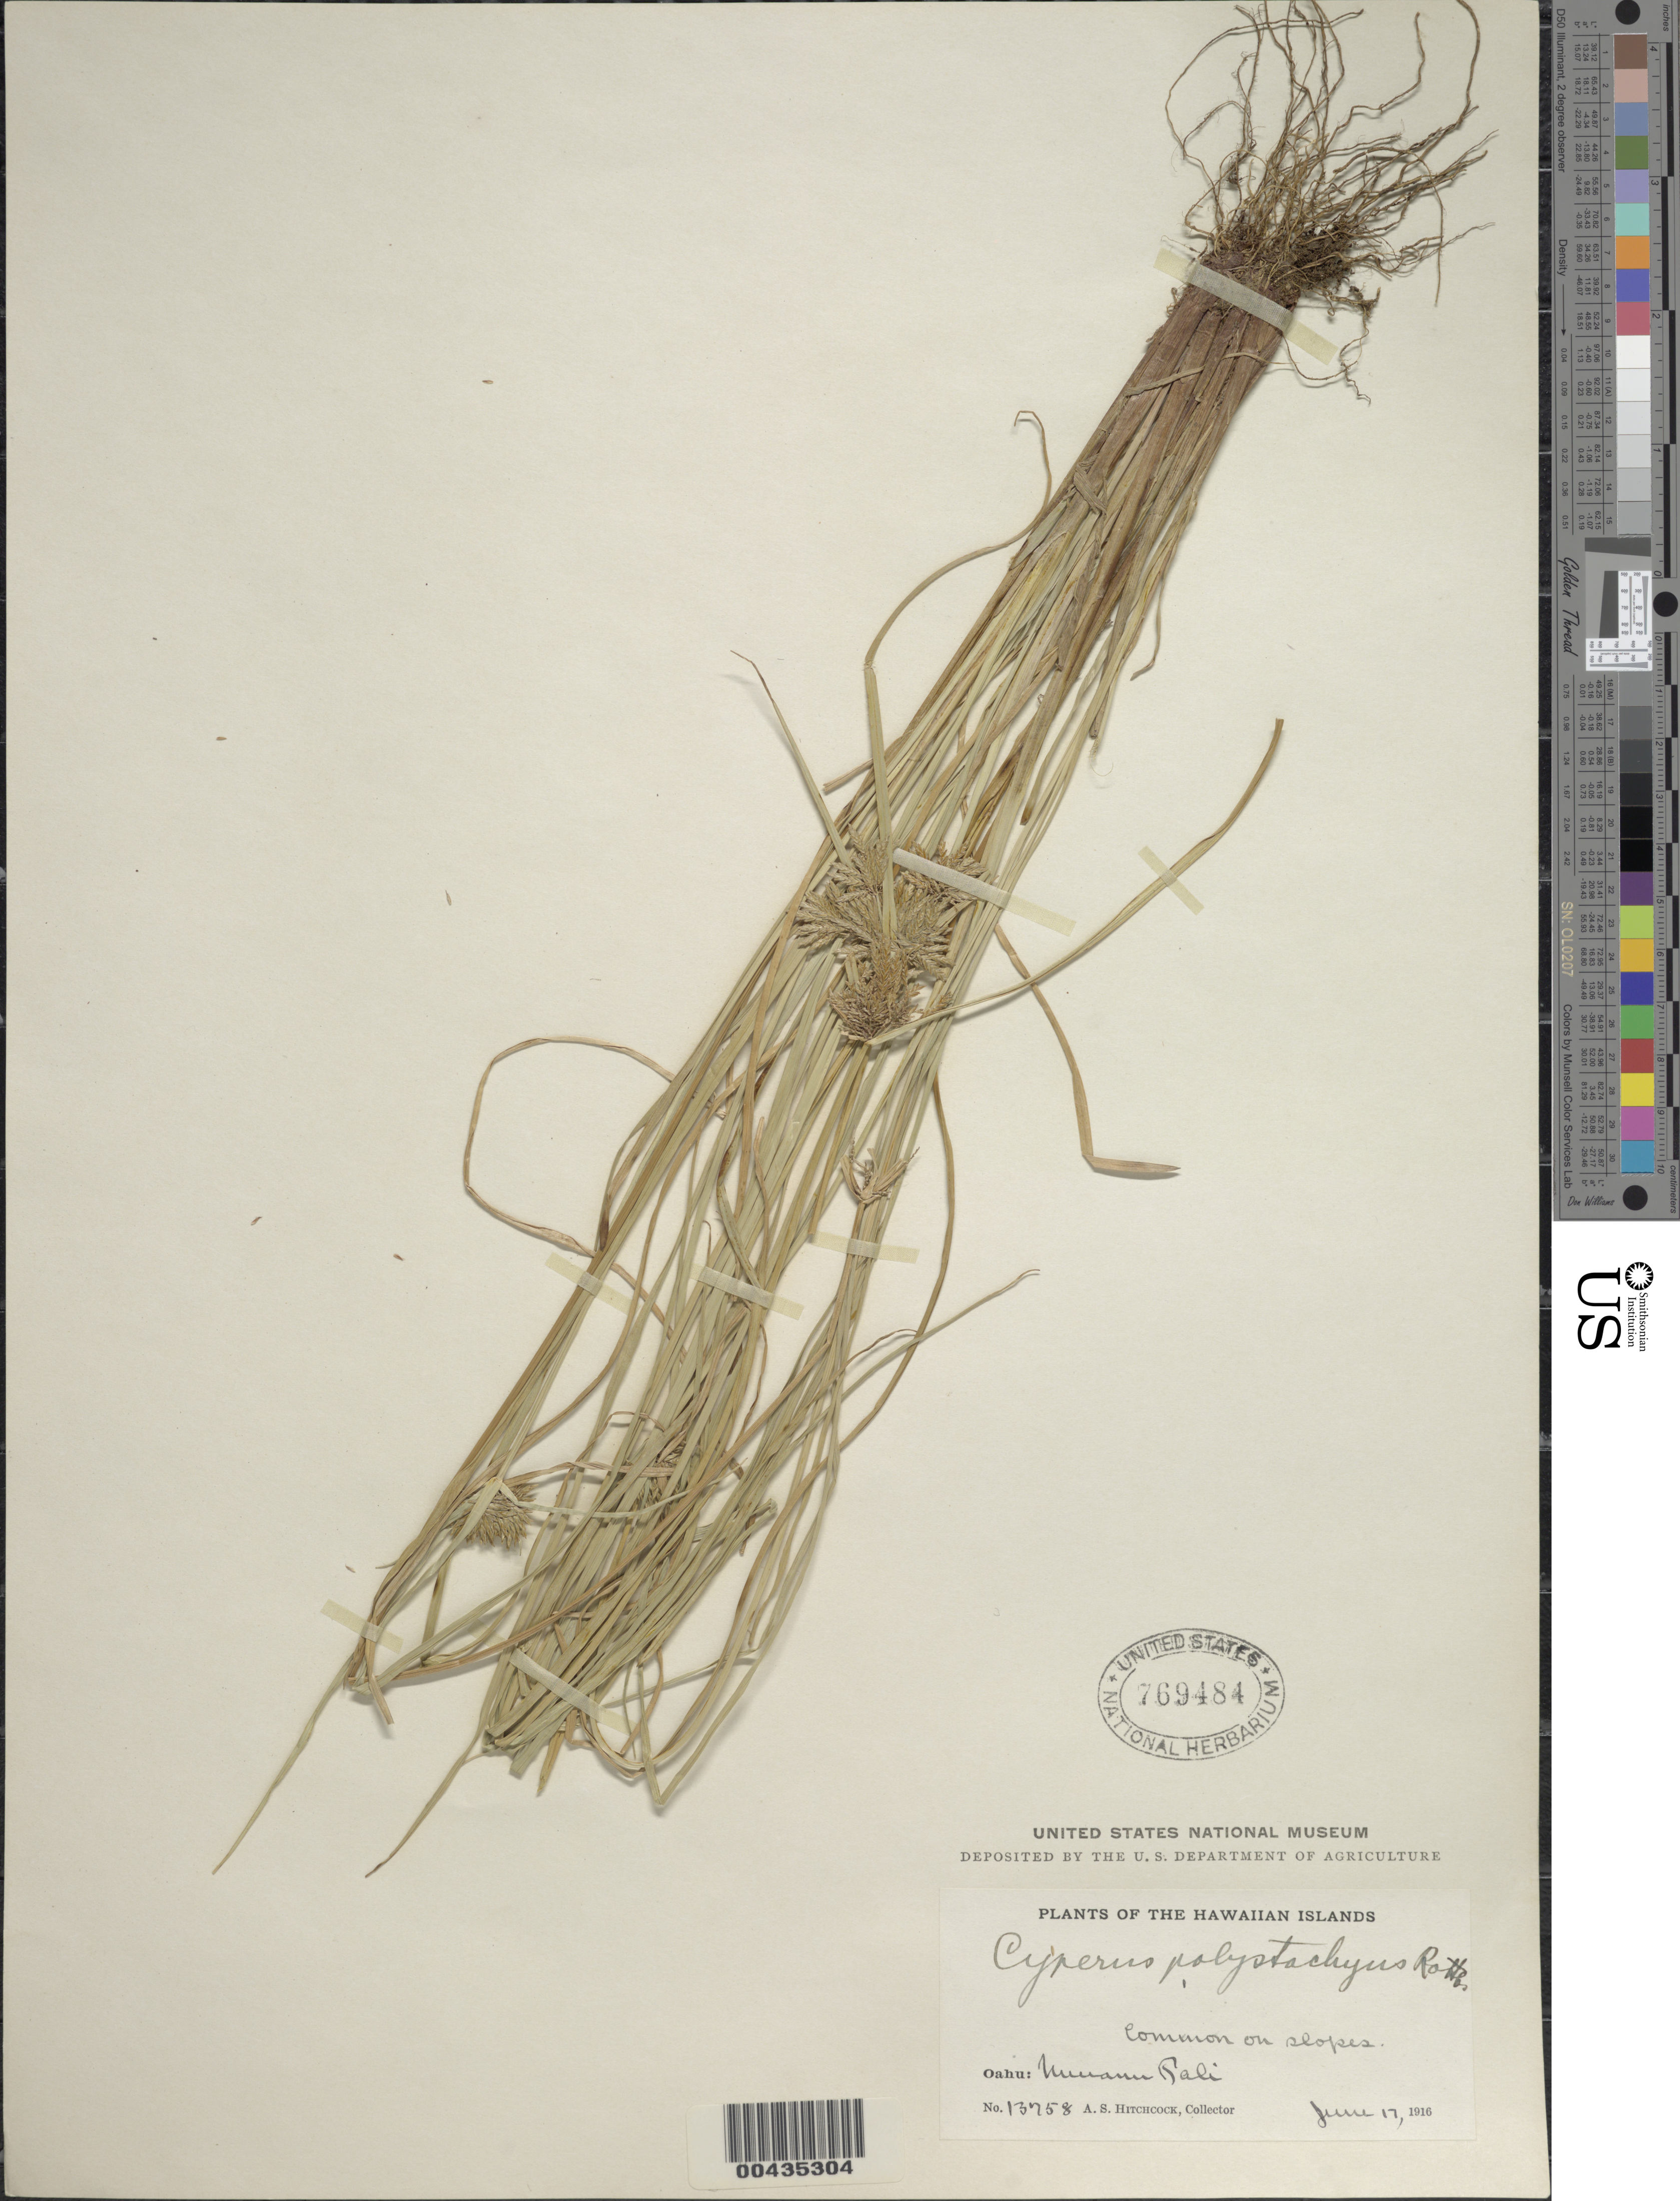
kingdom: Plantae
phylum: Tracheophyta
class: Liliopsida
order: Poales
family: Cyperaceae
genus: Cyperus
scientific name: Cyperus polystachyos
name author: Rottb.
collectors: A. S. Hitchcock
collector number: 13758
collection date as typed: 17 Jun 1916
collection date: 1916-06-17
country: United States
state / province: Hawaii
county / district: Honolulu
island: Oahu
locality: Nuuanu Pali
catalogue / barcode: US 769484